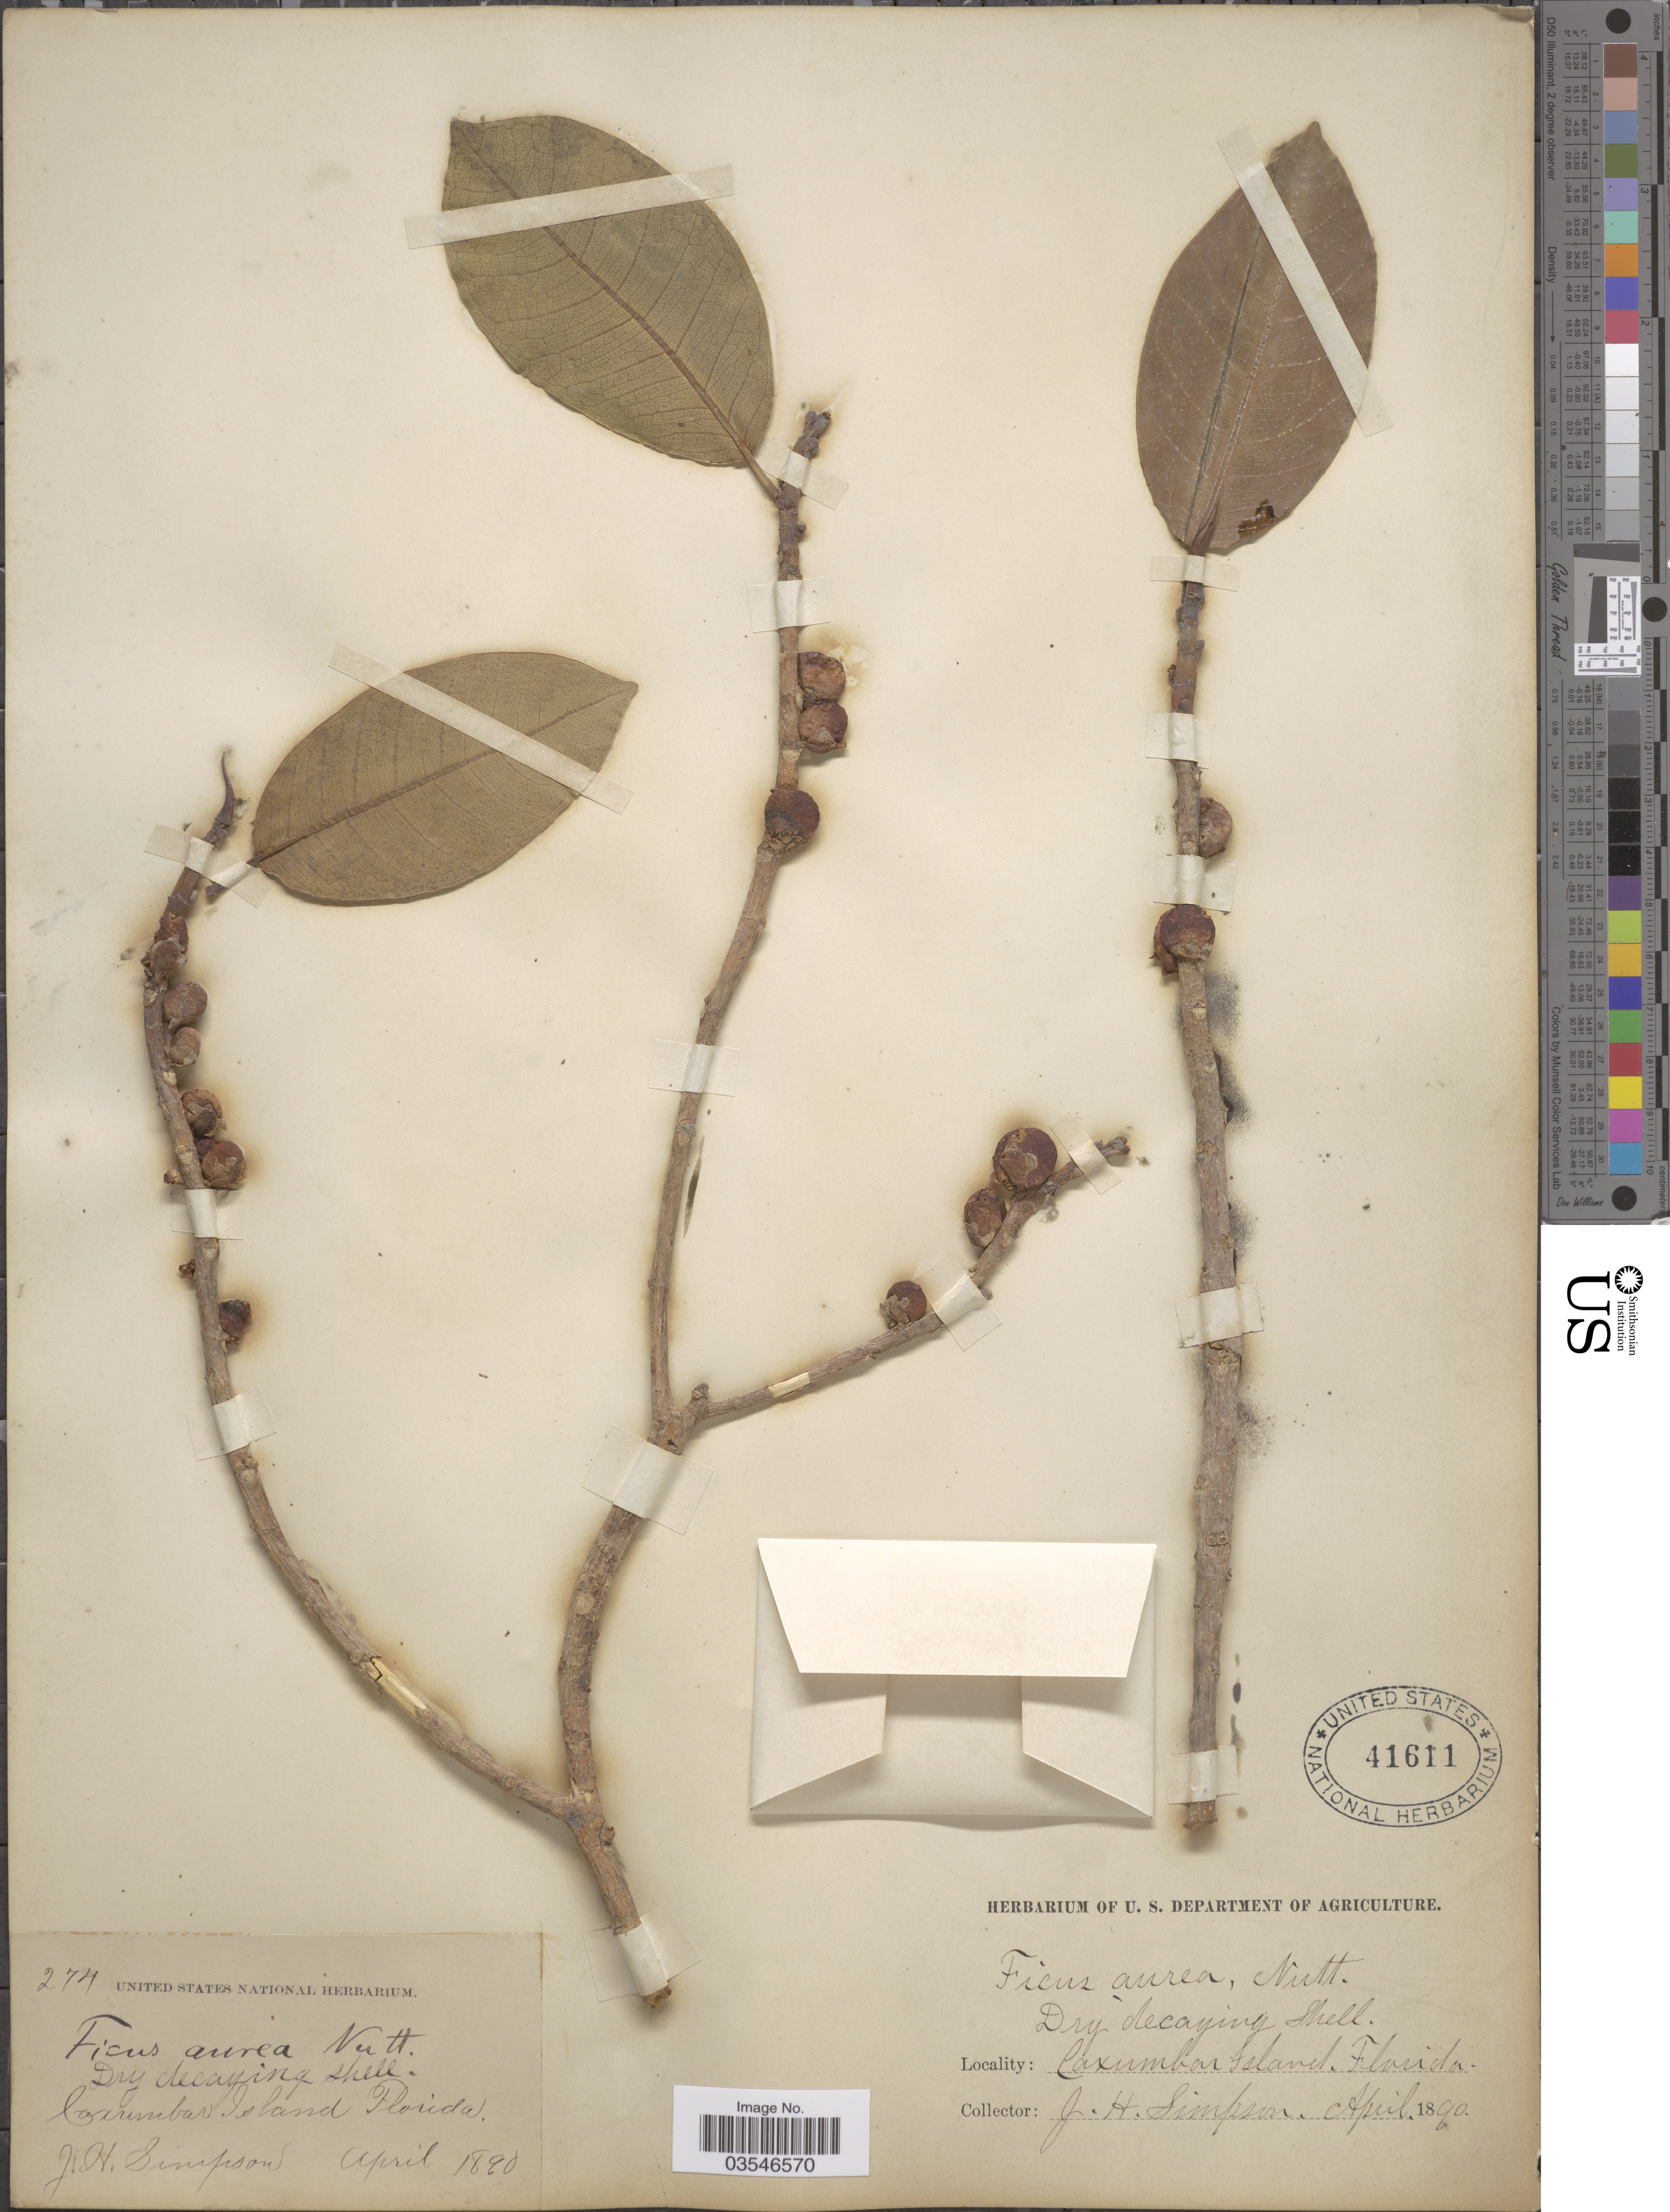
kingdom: Plantae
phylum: Tracheophyta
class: Magnoliopsida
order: Rosales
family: Moraceae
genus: Ficus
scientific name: Ficus aurea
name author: Nutt.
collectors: J. H. Simpson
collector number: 274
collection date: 1890-04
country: United States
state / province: Florida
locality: Caxumbas Island.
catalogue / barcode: US 41611